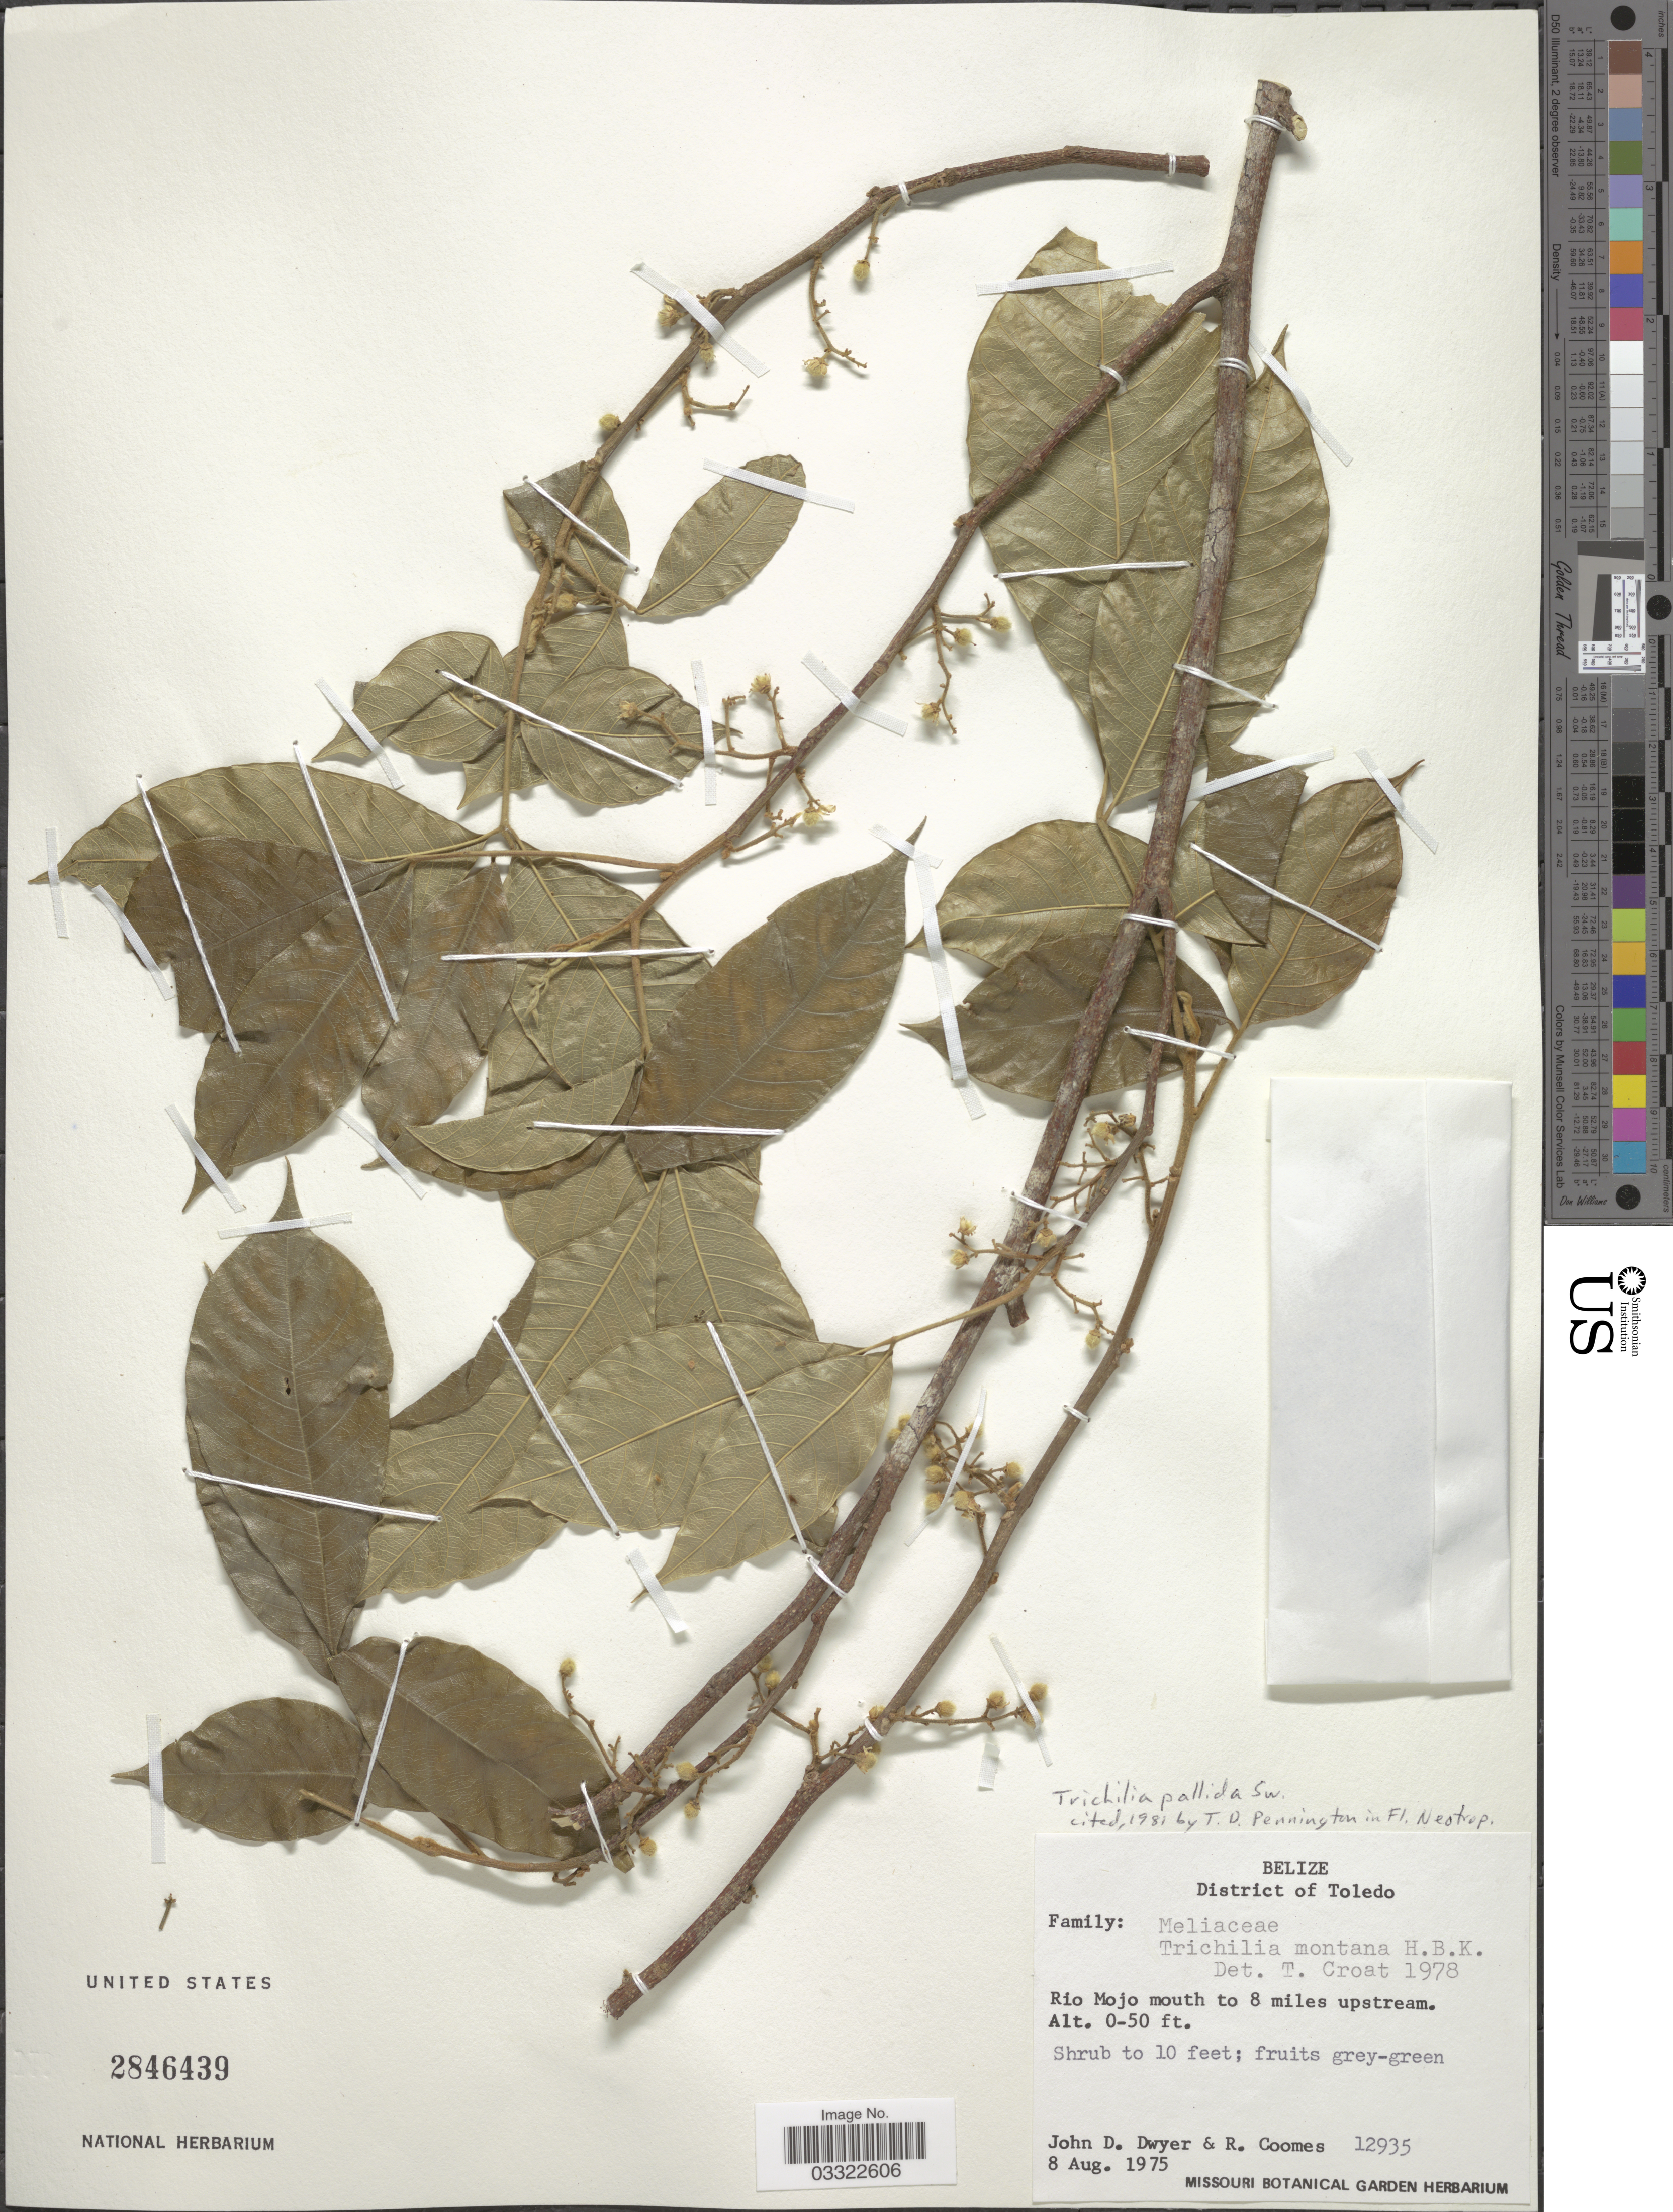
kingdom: Plantae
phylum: Tracheophyta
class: Magnoliopsida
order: Sapindales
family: Meliaceae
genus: Trichilia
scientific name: Trichilia pallida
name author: Sw.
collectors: J. D. Dwyer & R. Coomes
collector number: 12935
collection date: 1975-08-08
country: Belize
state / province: Toledo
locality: District of Toledo. Rio Mojo mouth to 8 miles upstream.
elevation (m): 0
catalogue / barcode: US 2846439